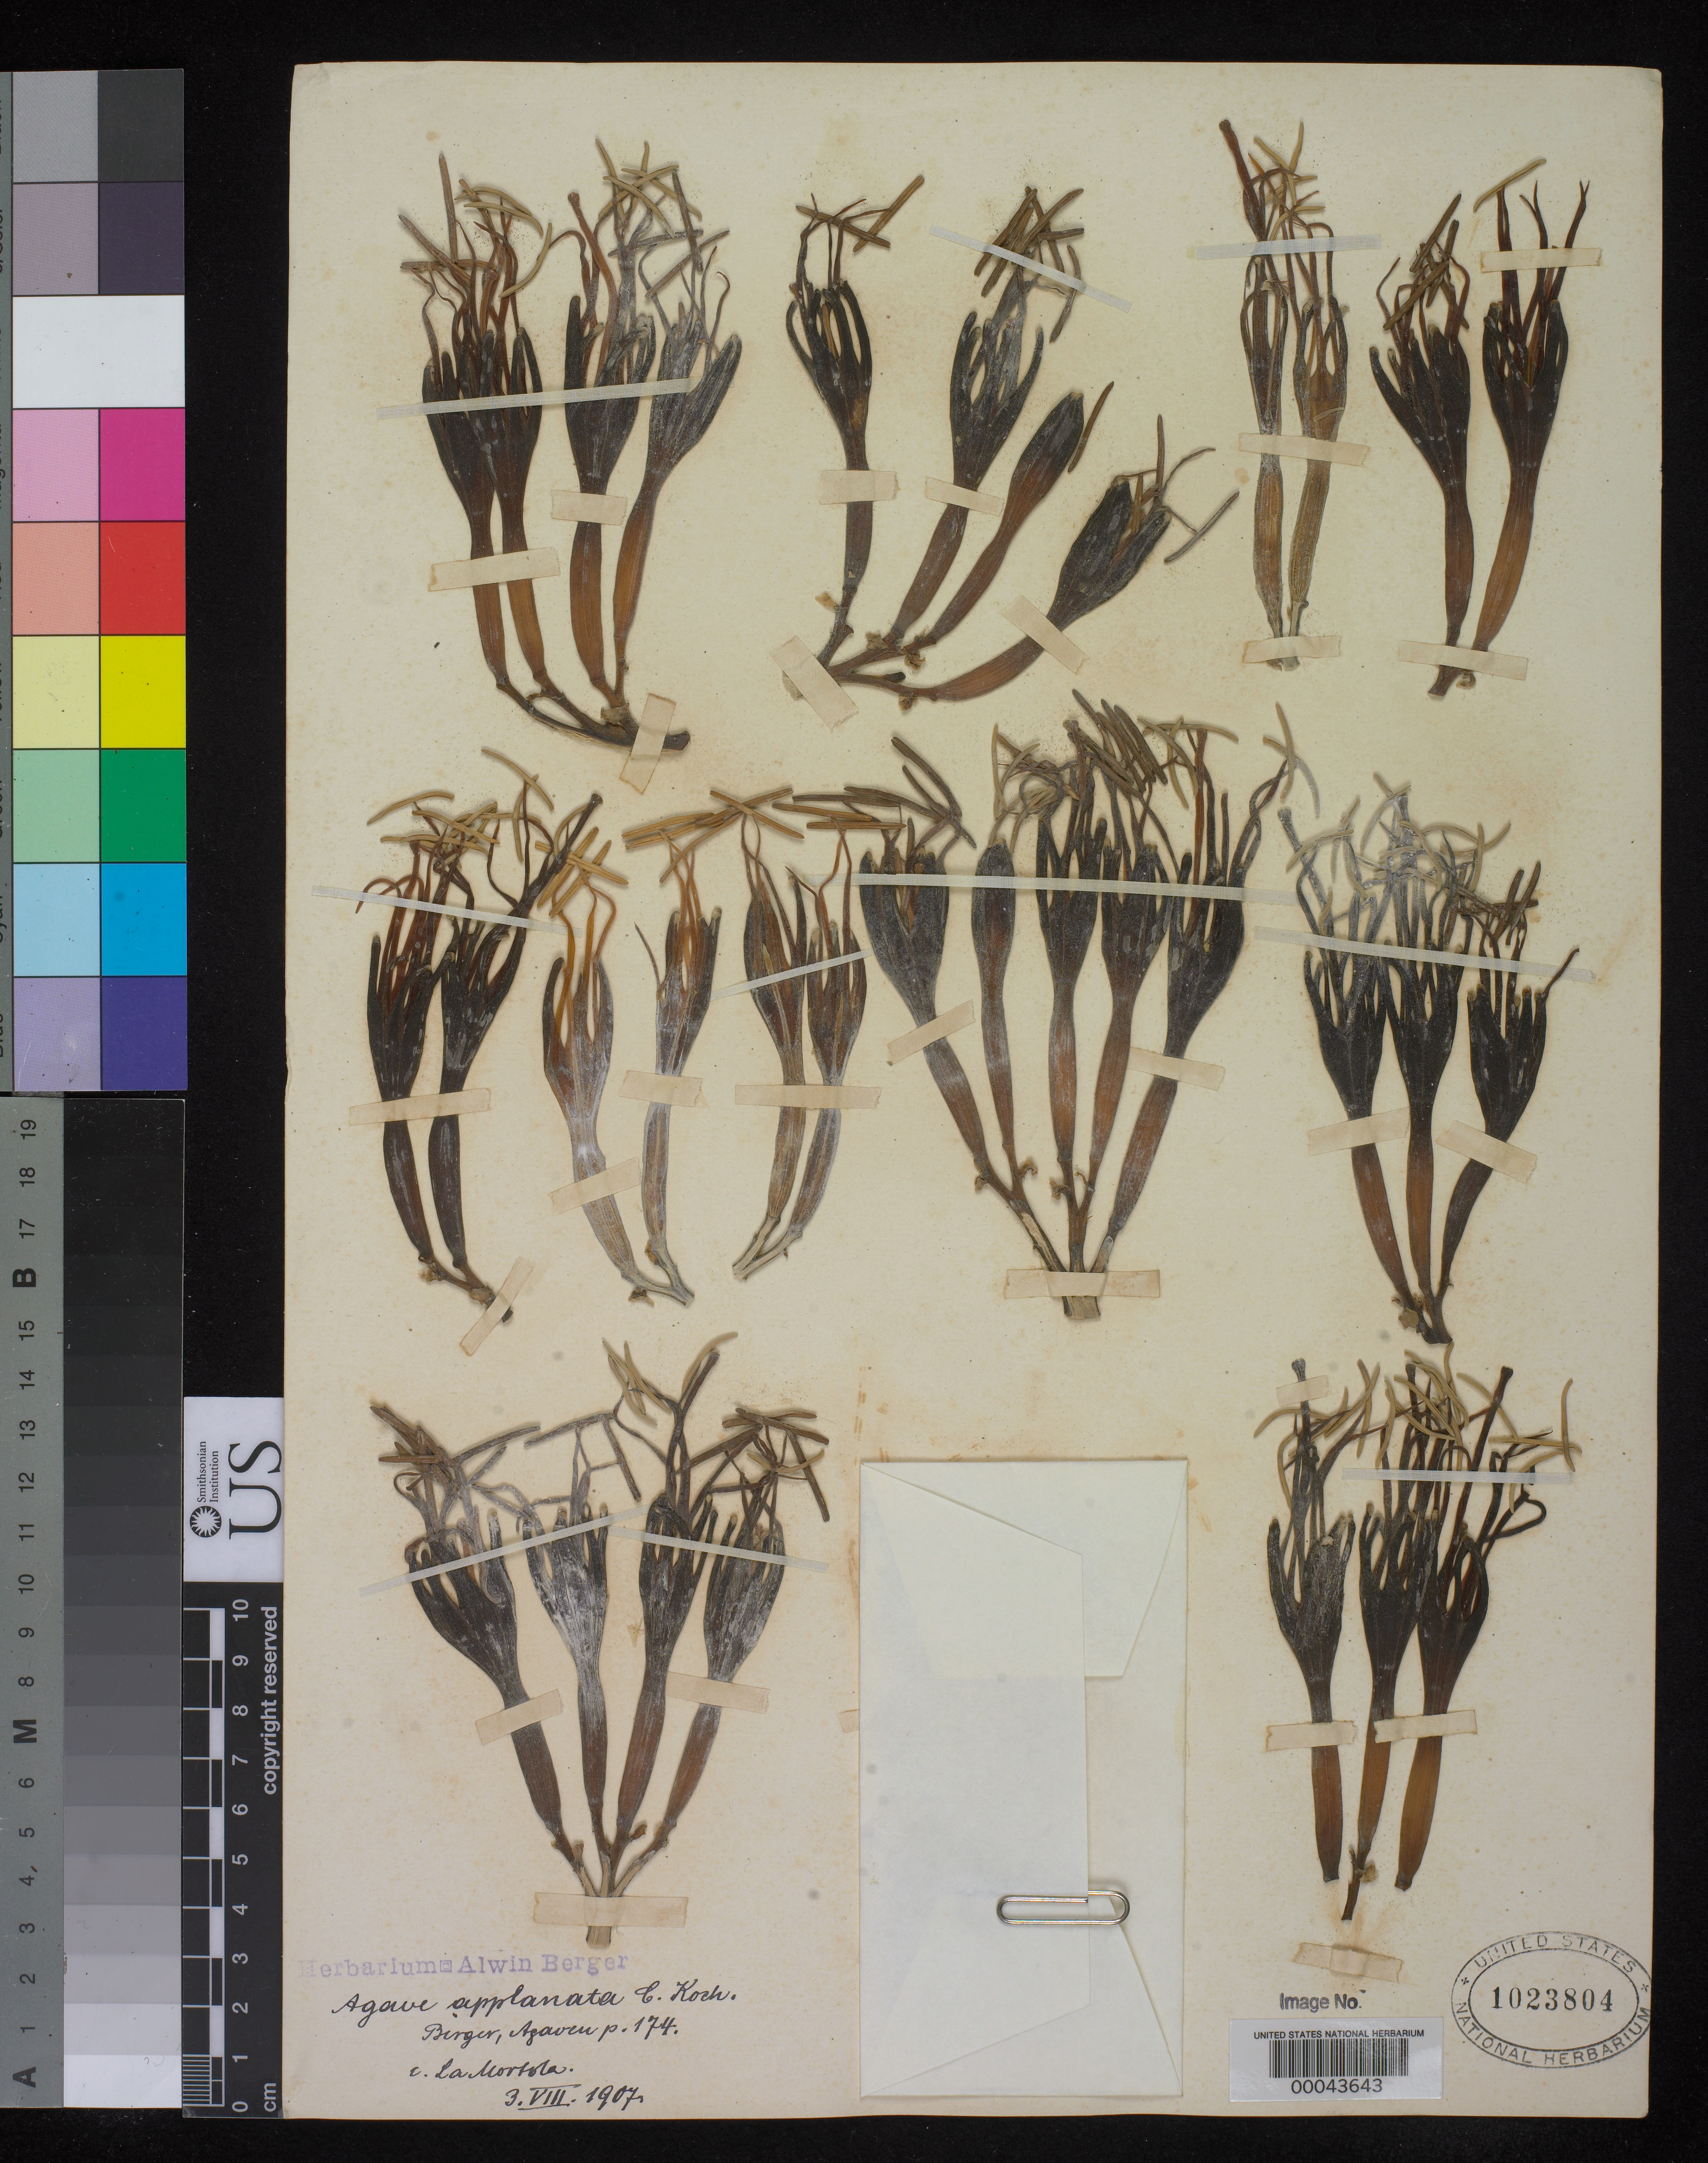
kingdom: Plantae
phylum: Tracheophyta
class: Liliopsida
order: Asparagales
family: Asparagaceae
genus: Agave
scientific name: Agave applanata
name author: Lem. ex Jacobi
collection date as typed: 03 Aug 1895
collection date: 1895-08-03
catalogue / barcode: US 1023804